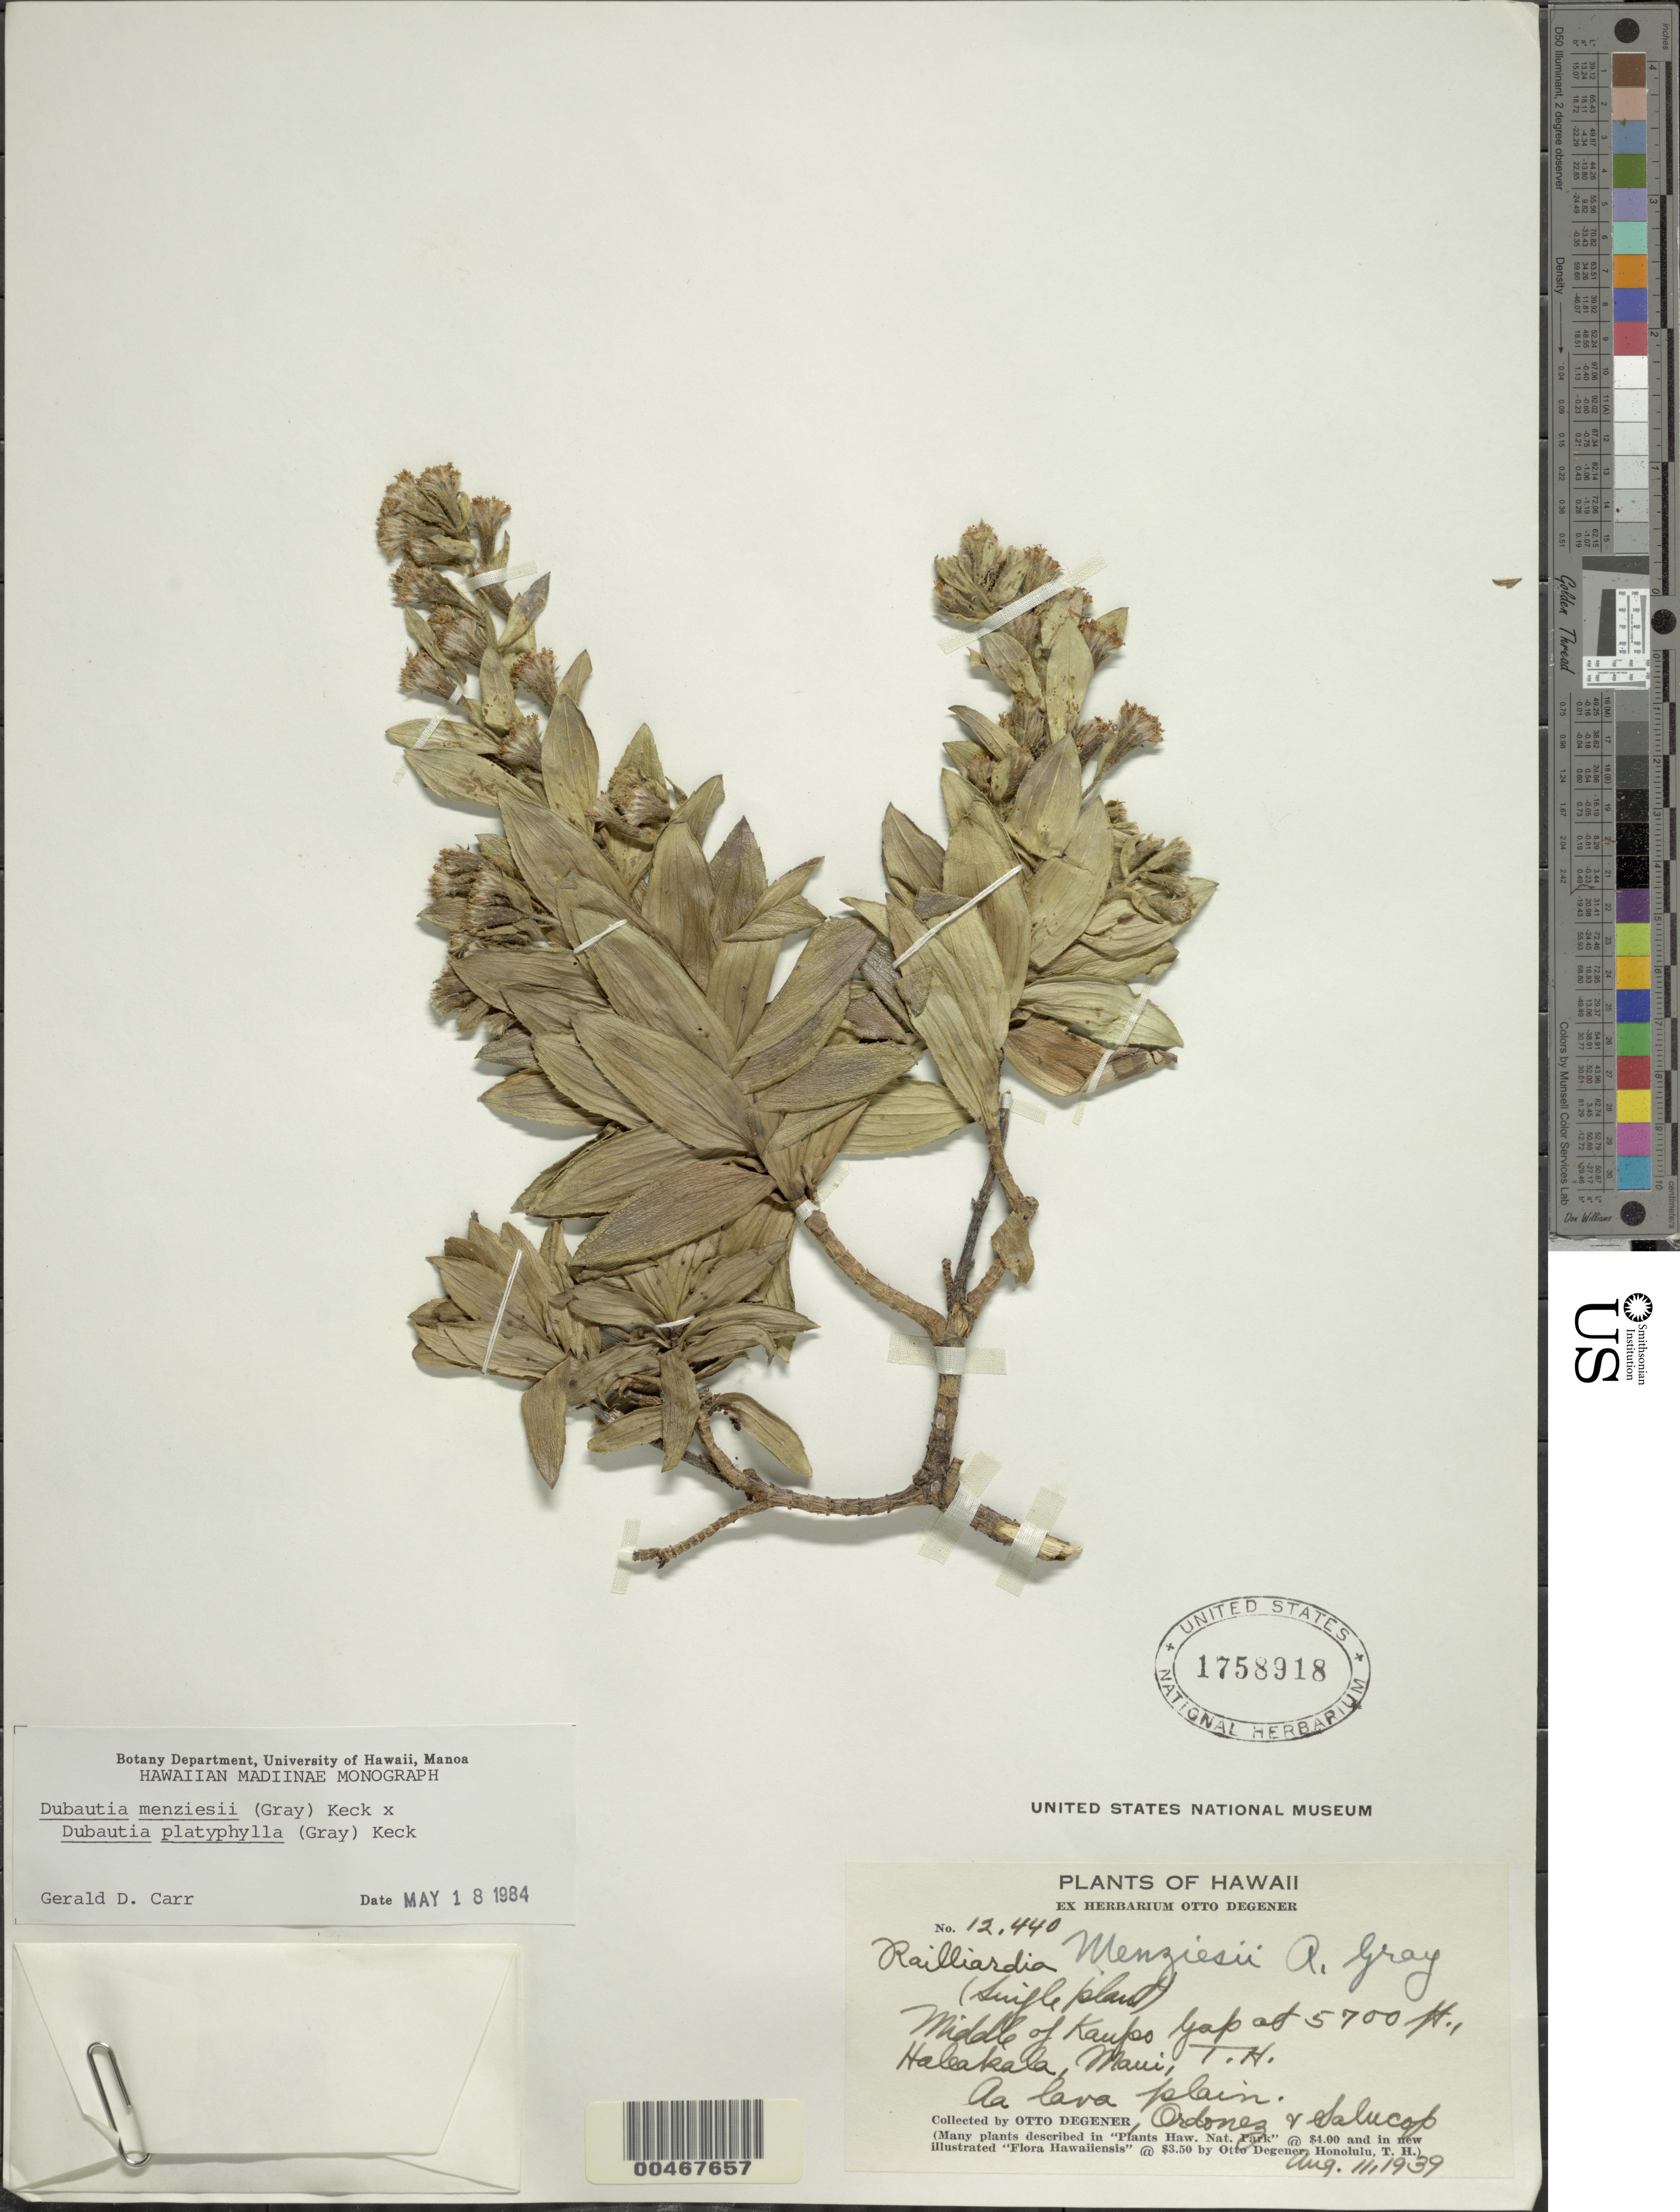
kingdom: Plantae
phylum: Tracheophyta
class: Magnoliopsida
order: Asterales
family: Asteraceae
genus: Dubautia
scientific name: Dubautia menziesii x D. platyphylla (A. Gray) D.D. Keck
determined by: Carr, G. D.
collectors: O. Degener, Ordonez & -- Salucop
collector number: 12440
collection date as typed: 11 Aug 1939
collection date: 1939-08-11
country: United States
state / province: Hawaii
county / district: Maui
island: Maui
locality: Middle of Kaupo Gap, Haleakala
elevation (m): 1737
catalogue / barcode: US 1758918